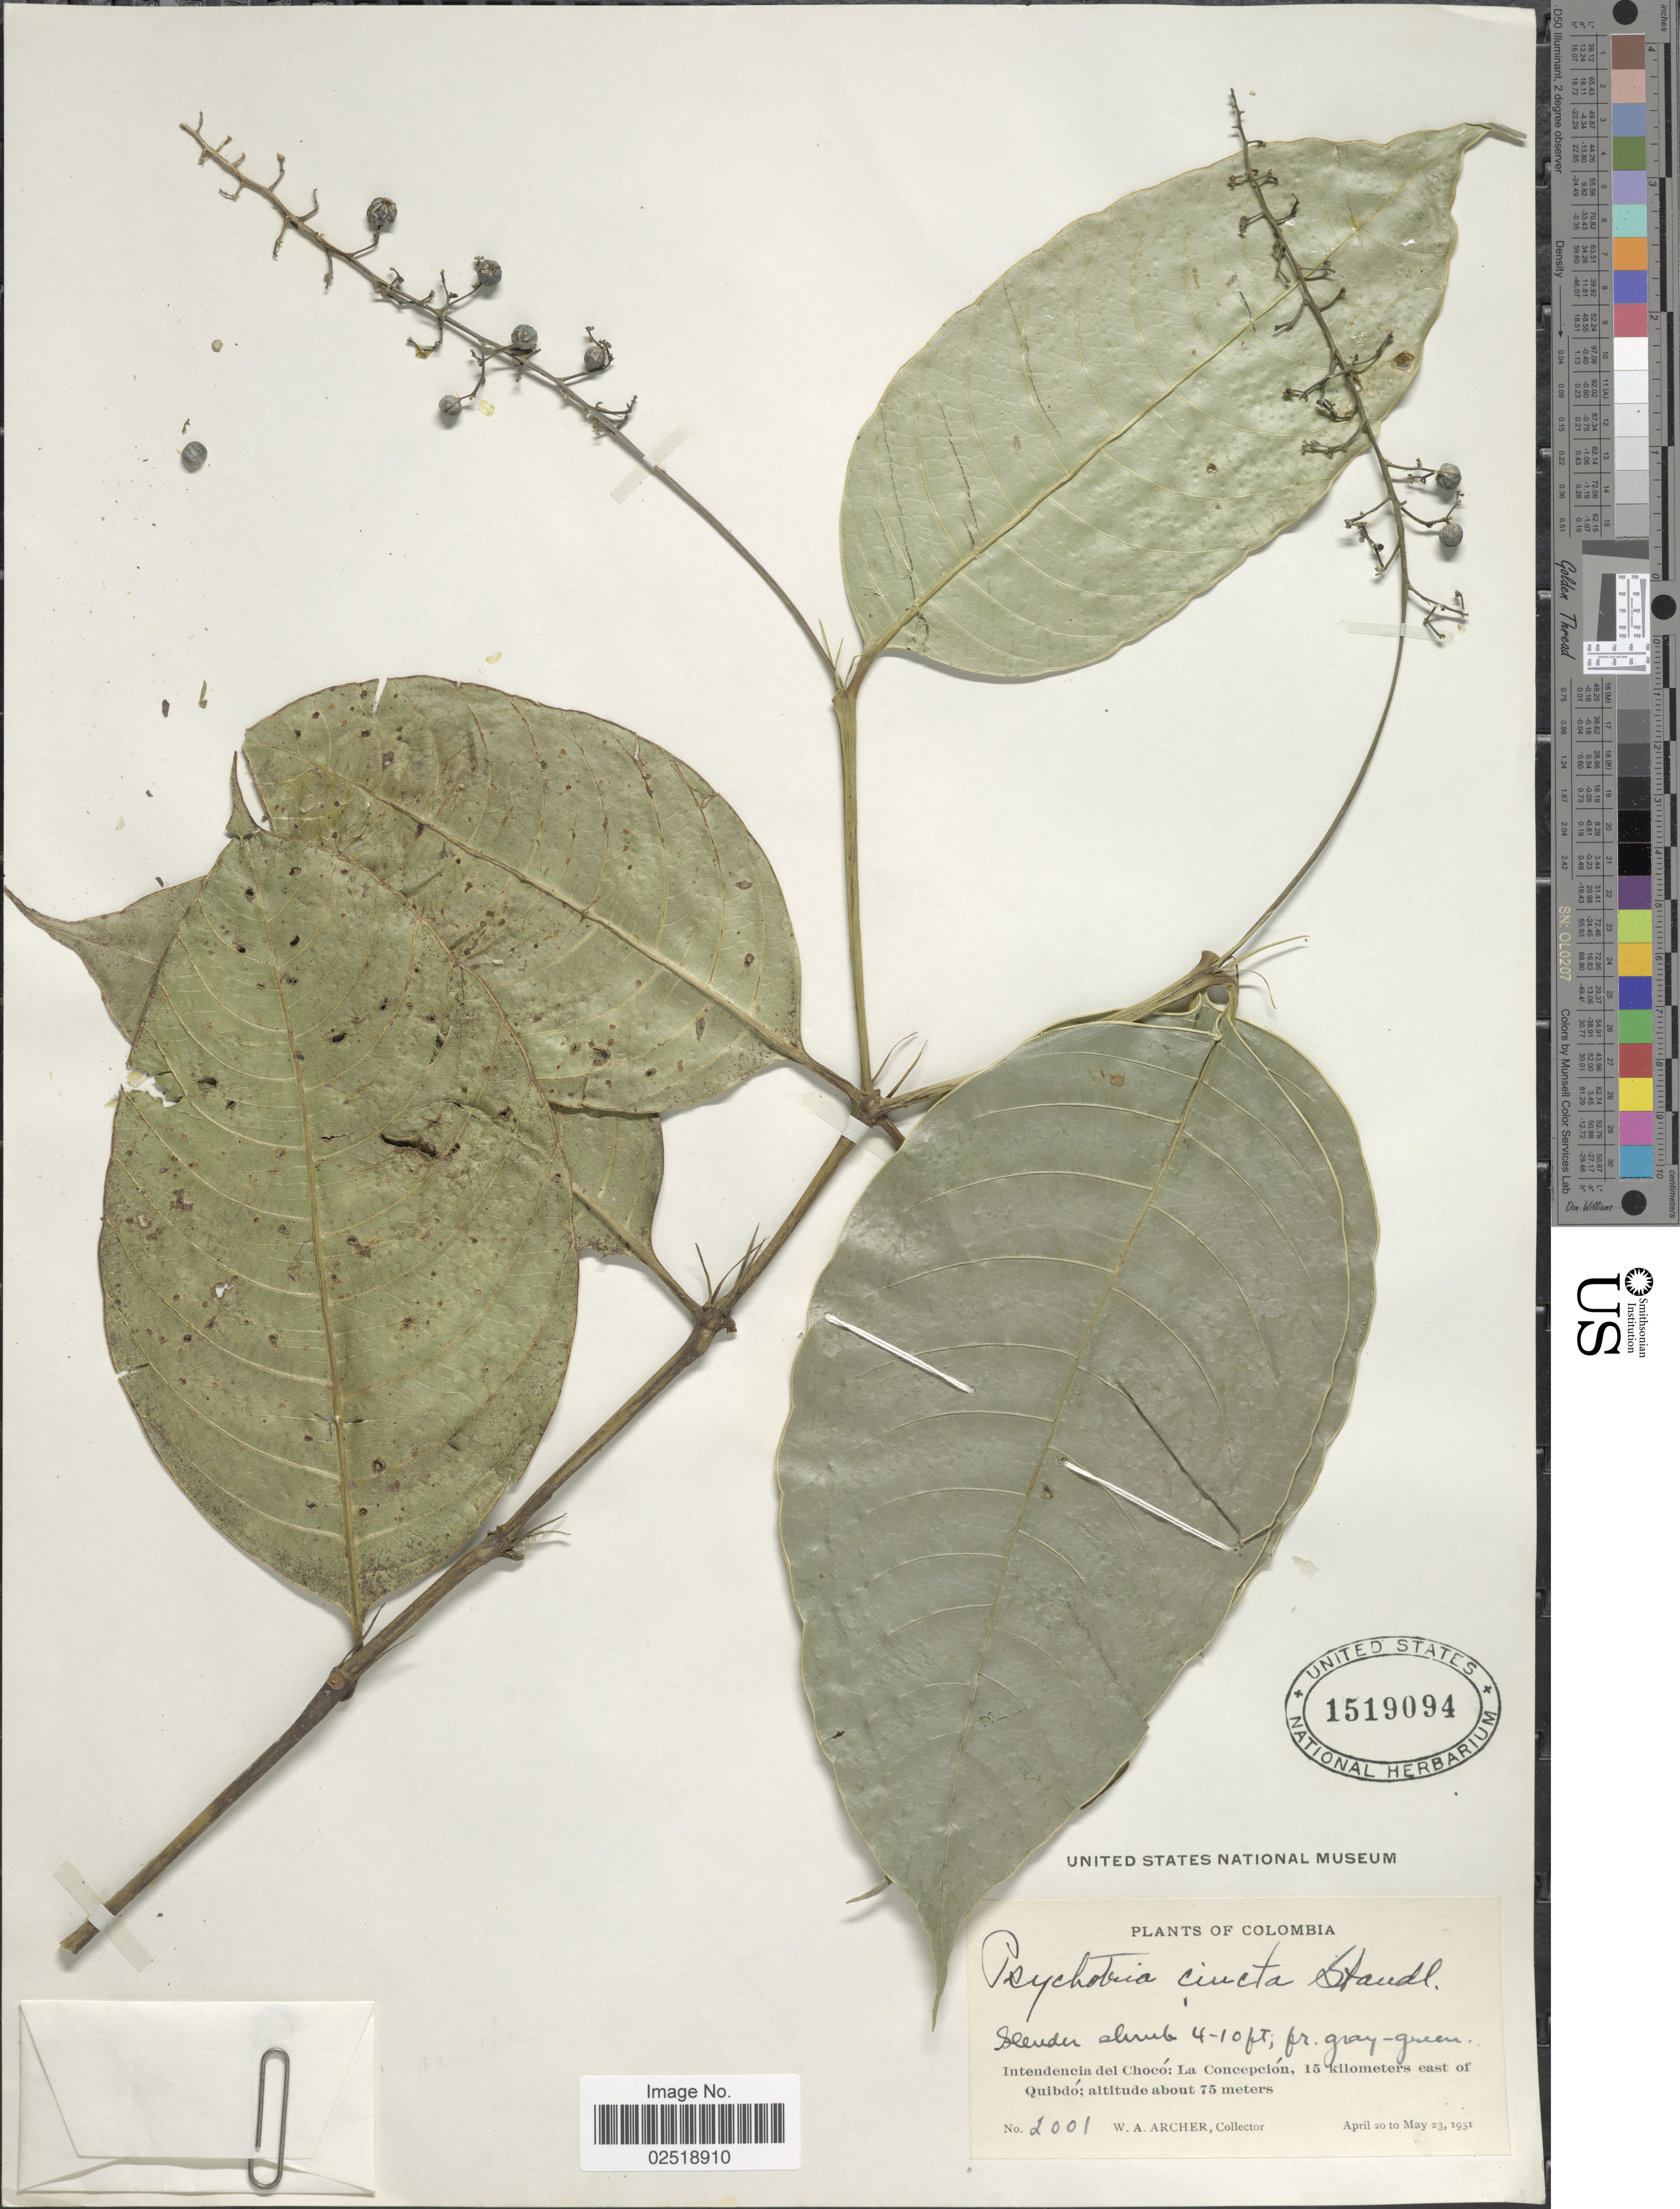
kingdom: Plantae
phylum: Tracheophyta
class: Magnoliopsida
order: Gentianales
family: Rubiaceae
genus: Psychotria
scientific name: Psychotria cincta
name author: Standl.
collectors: W. A. Archer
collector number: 2001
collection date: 1931-04-20/1931-05-23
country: Colombia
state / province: Chocó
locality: Intendencia del Chocó: La Concepción, 15 kilometers east of Quibdó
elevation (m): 75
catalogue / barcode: US 1519094